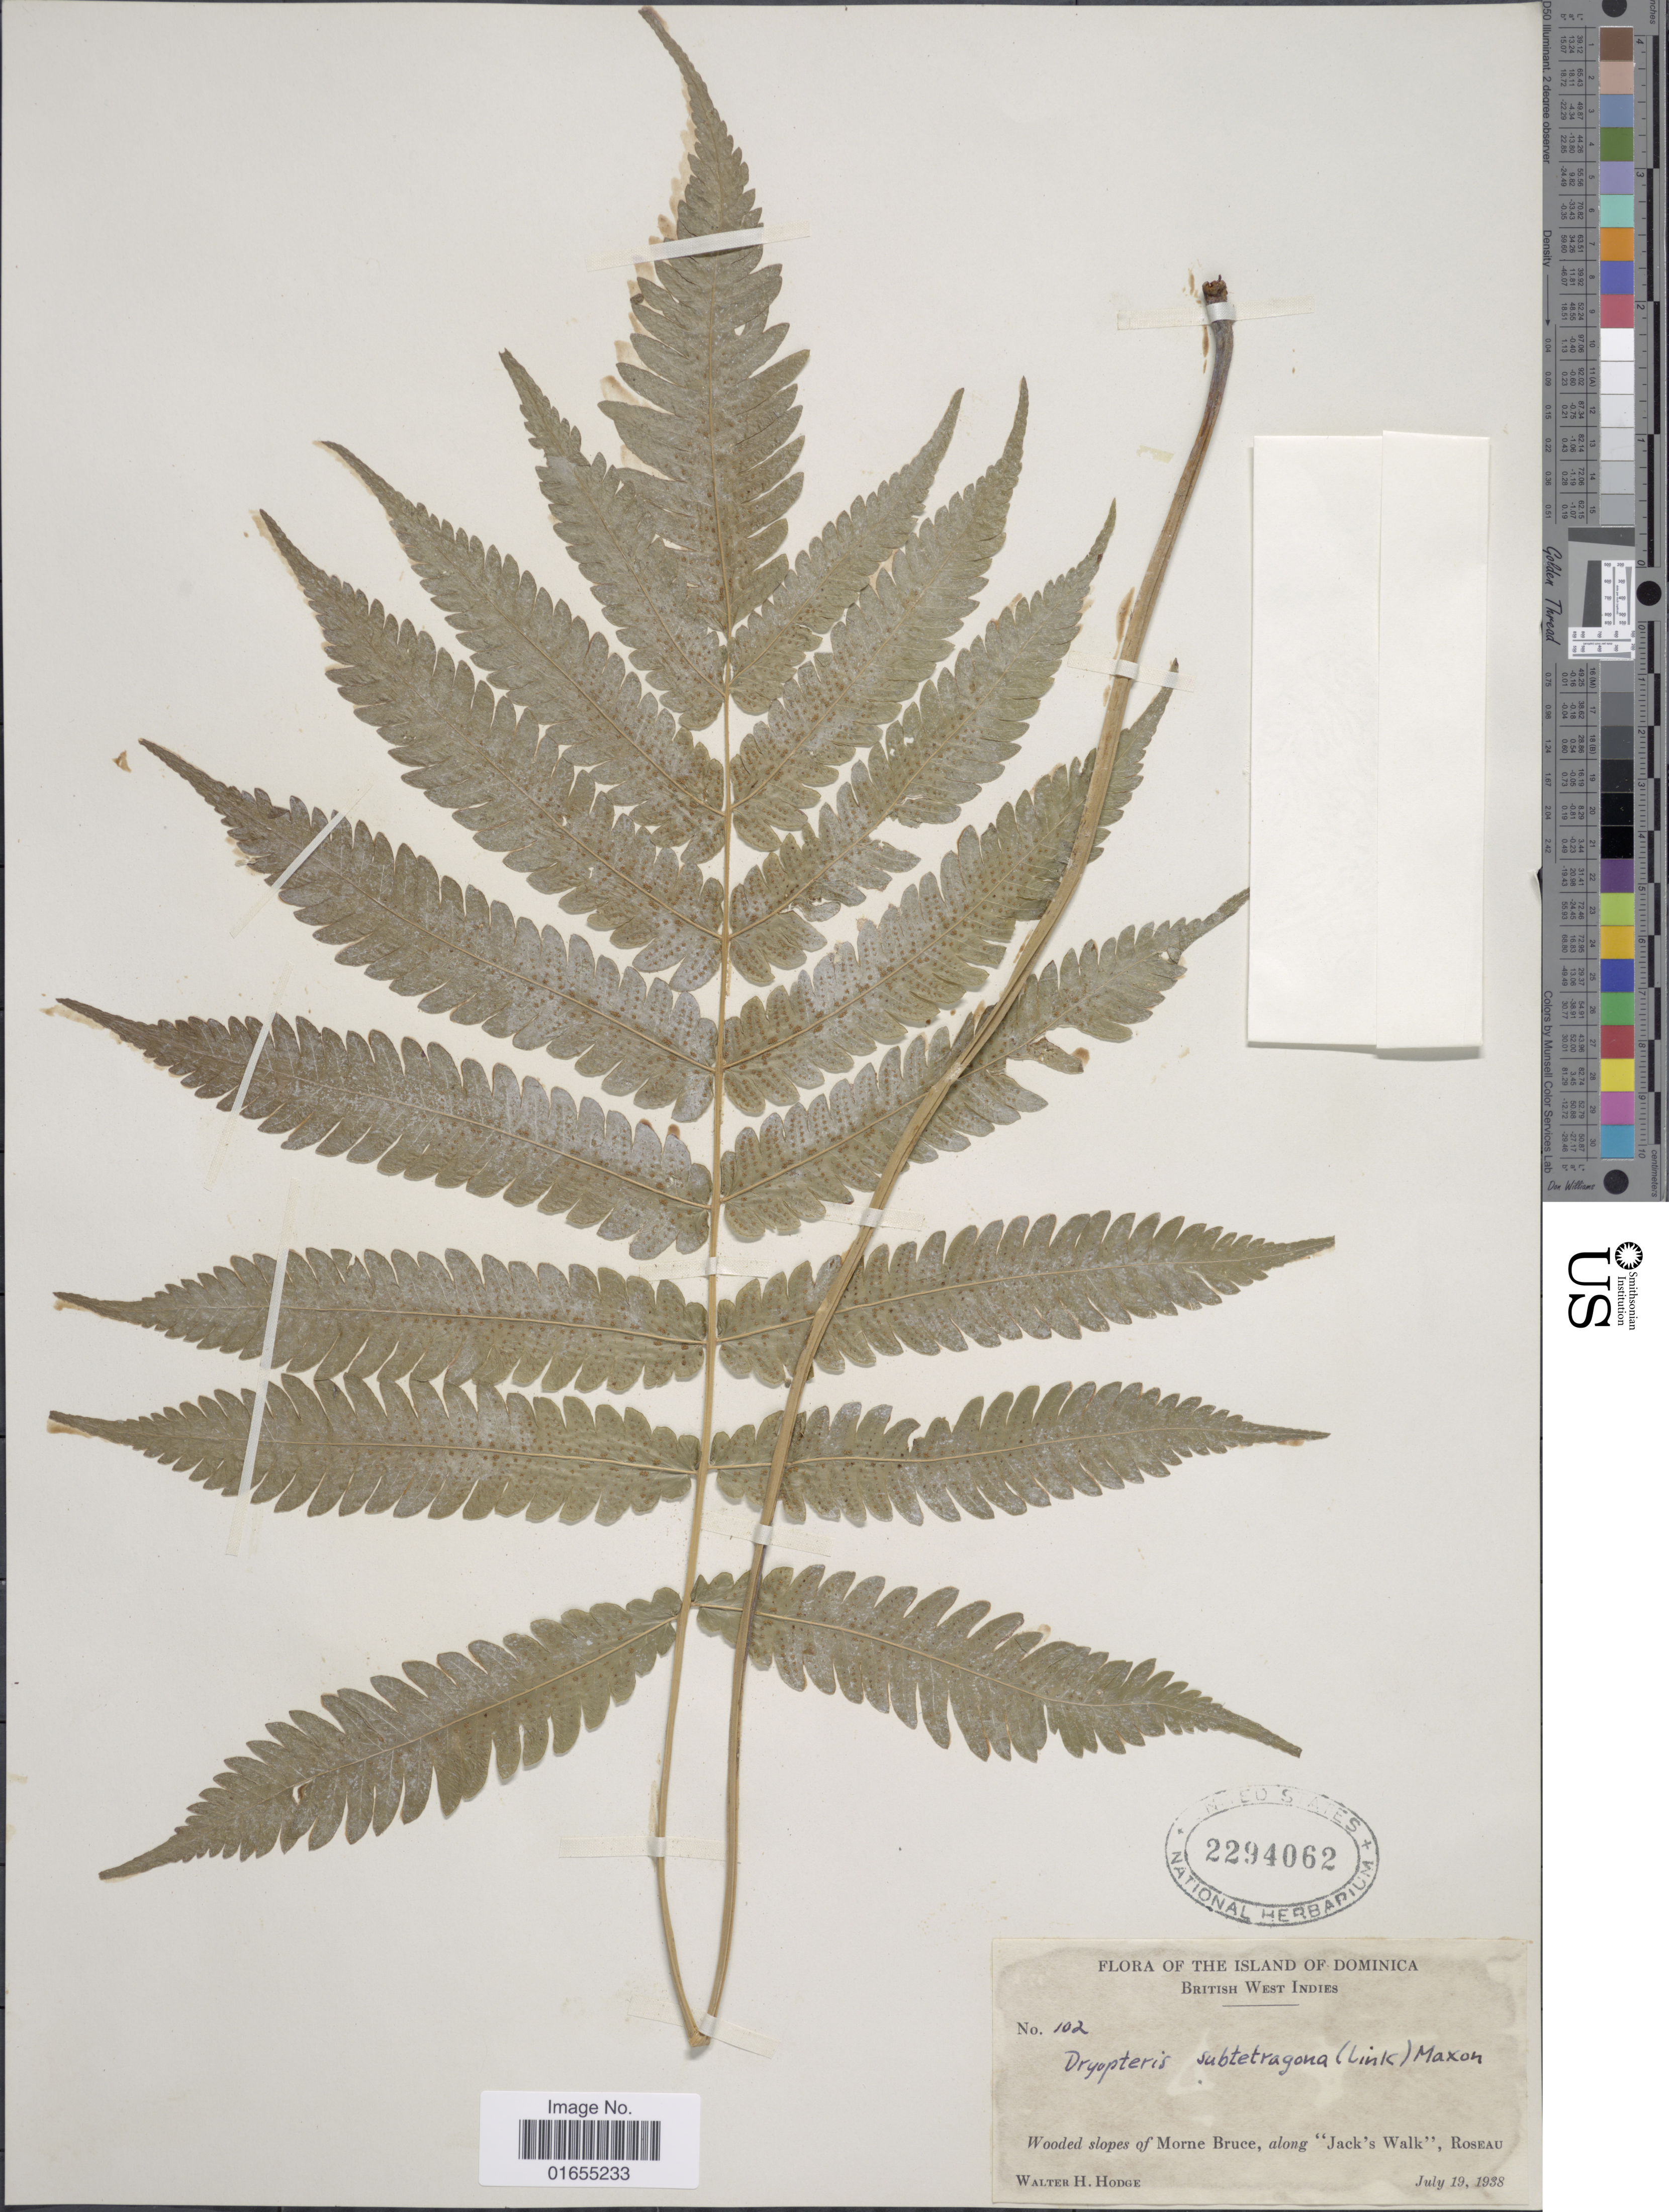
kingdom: Plantae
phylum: Tracheophyta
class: Polypodiopsida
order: Polypodiales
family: Thelypteridaceae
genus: Goniopteris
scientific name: Goniopteris tetragona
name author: (C. Presl) Sw.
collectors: W. Hodge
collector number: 102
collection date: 1938-07-19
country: Dominica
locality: Island of Dominica, British West Indies, Wooded slopes of Morne Bruce, along "Jack's Walk", Roseau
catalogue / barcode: US 2294062